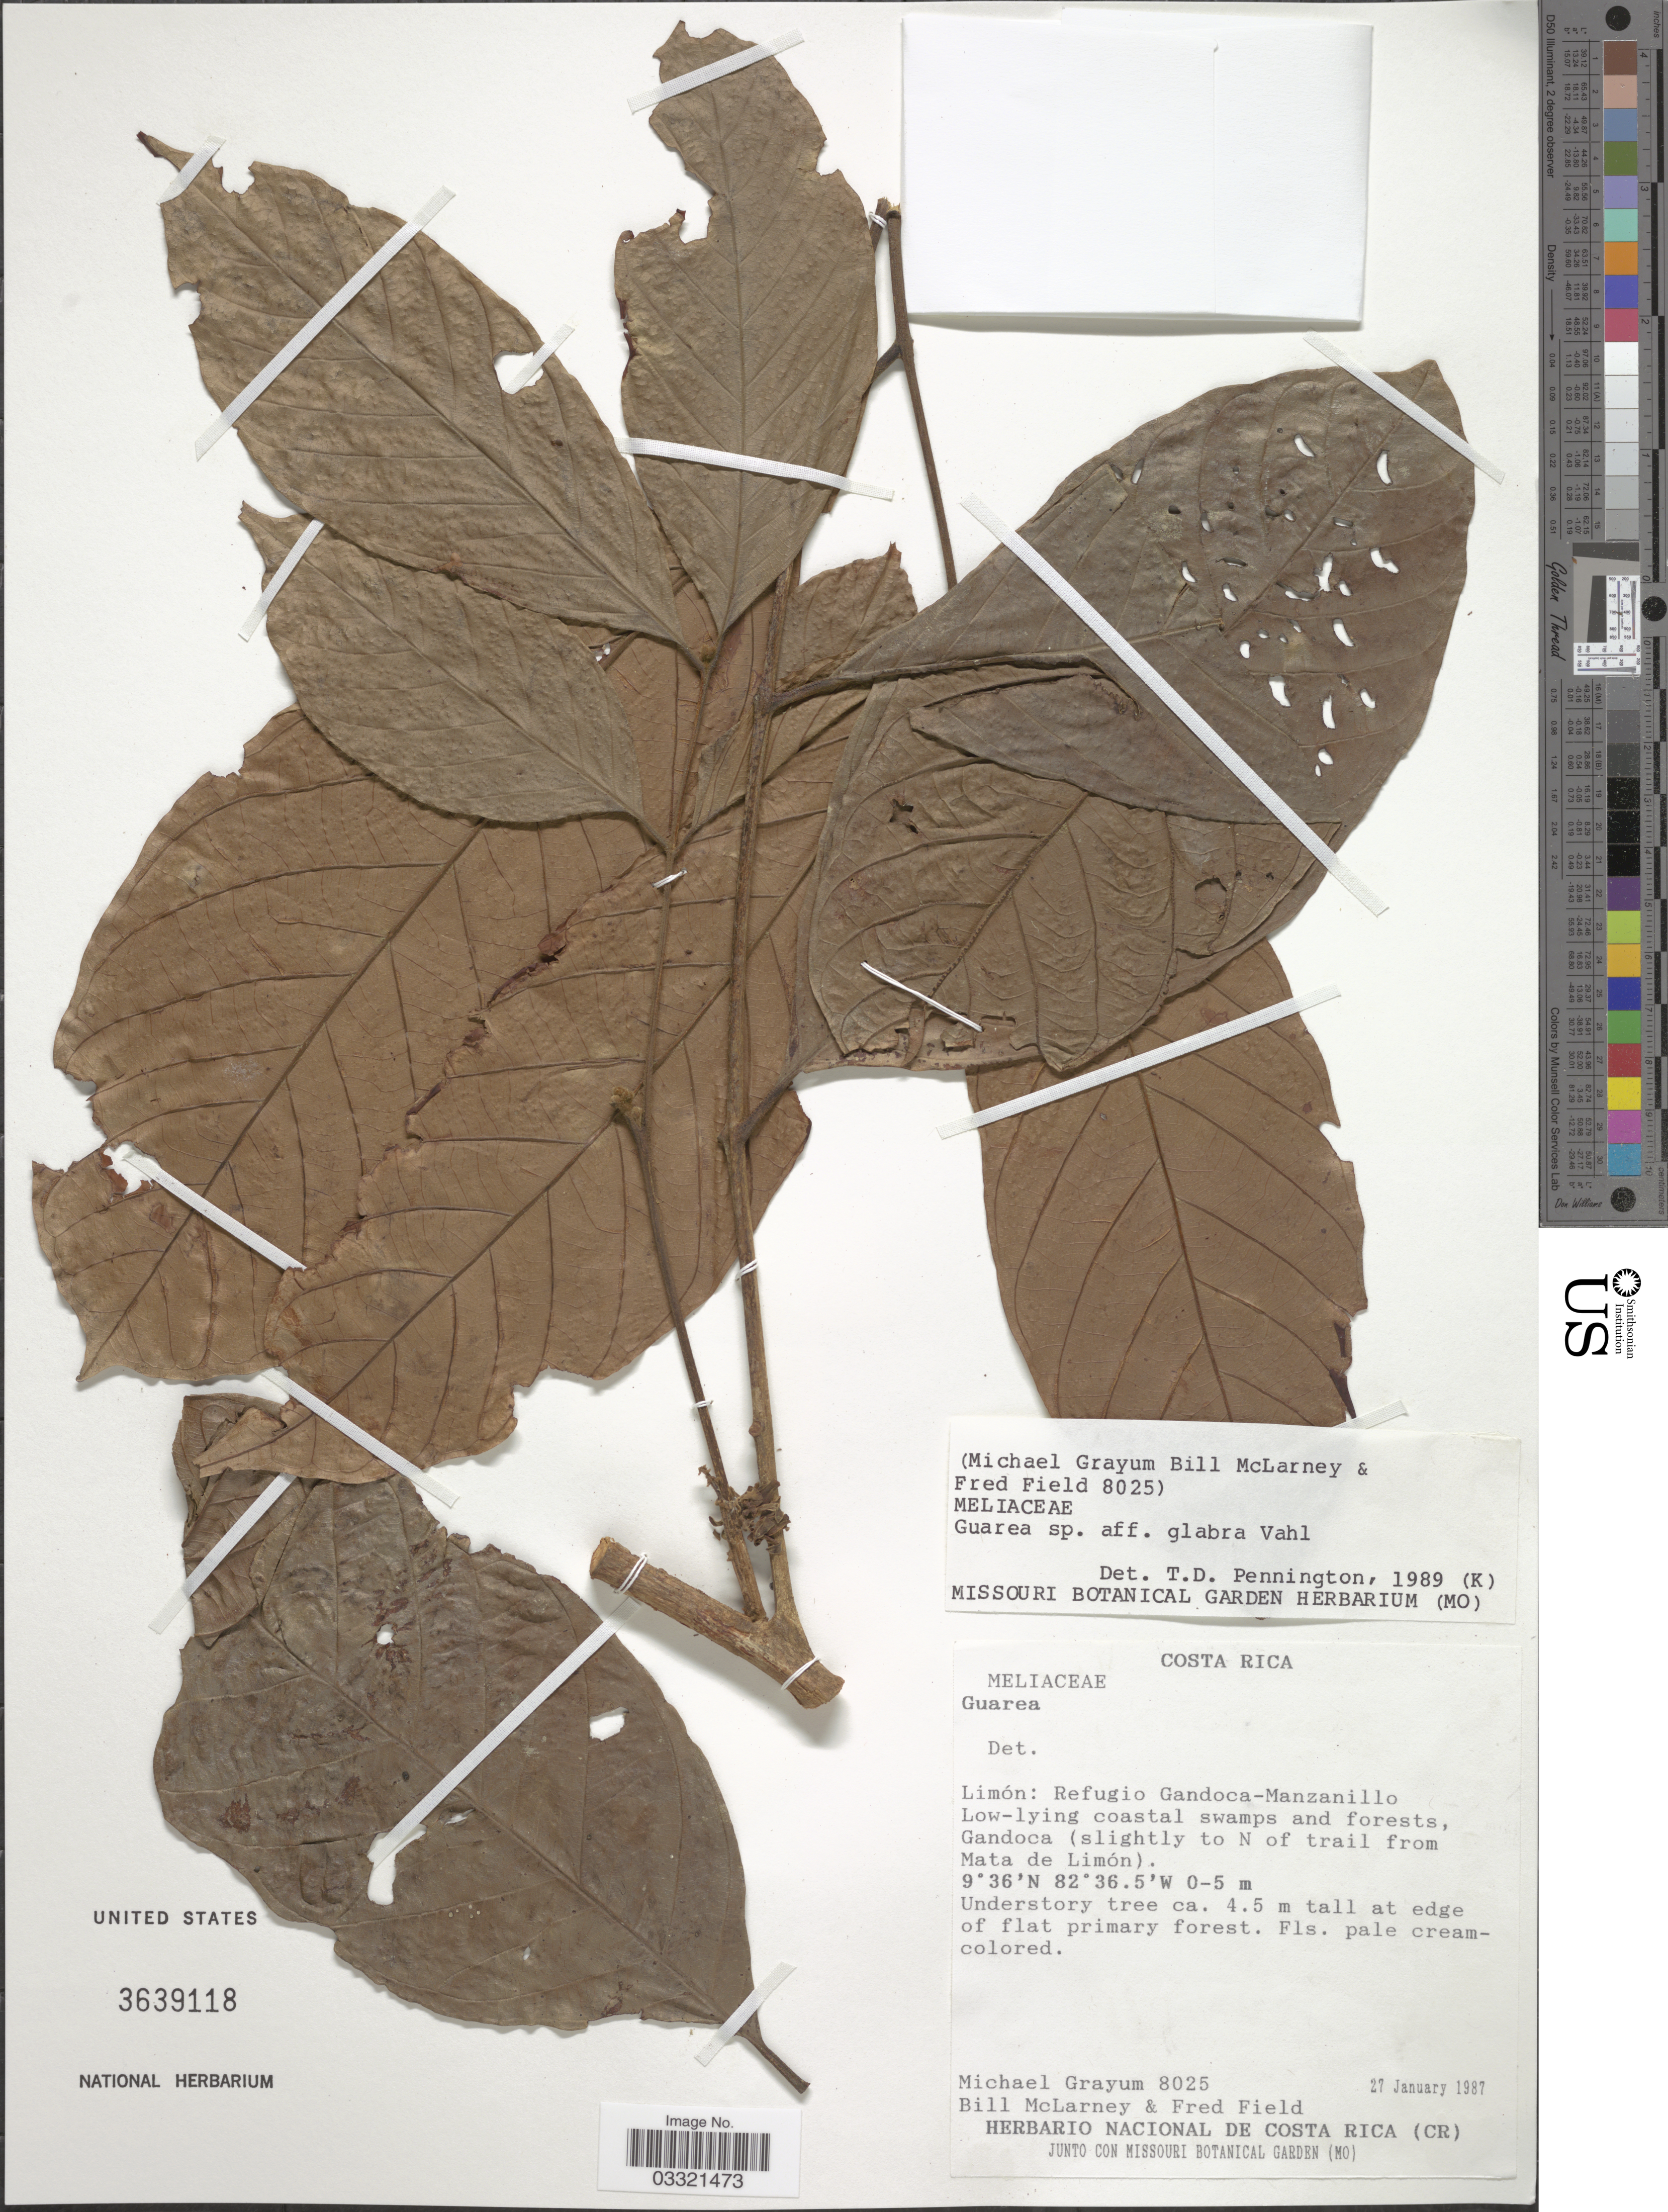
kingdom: Plantae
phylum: Tracheophyta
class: Magnoliopsida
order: Sapindales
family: Meliaceae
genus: Guarea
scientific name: Guarea sp.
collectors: M. H. Grayum, B. McLarney & F. Field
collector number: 8025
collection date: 1987-01-27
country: Costa Rica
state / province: Limón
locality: Refugio Gandoca-Manzanillo Low-lying coastal swamps and forests, Gandoca (slightly to N of trail from Mata de Limón).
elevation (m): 0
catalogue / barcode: US 3639118